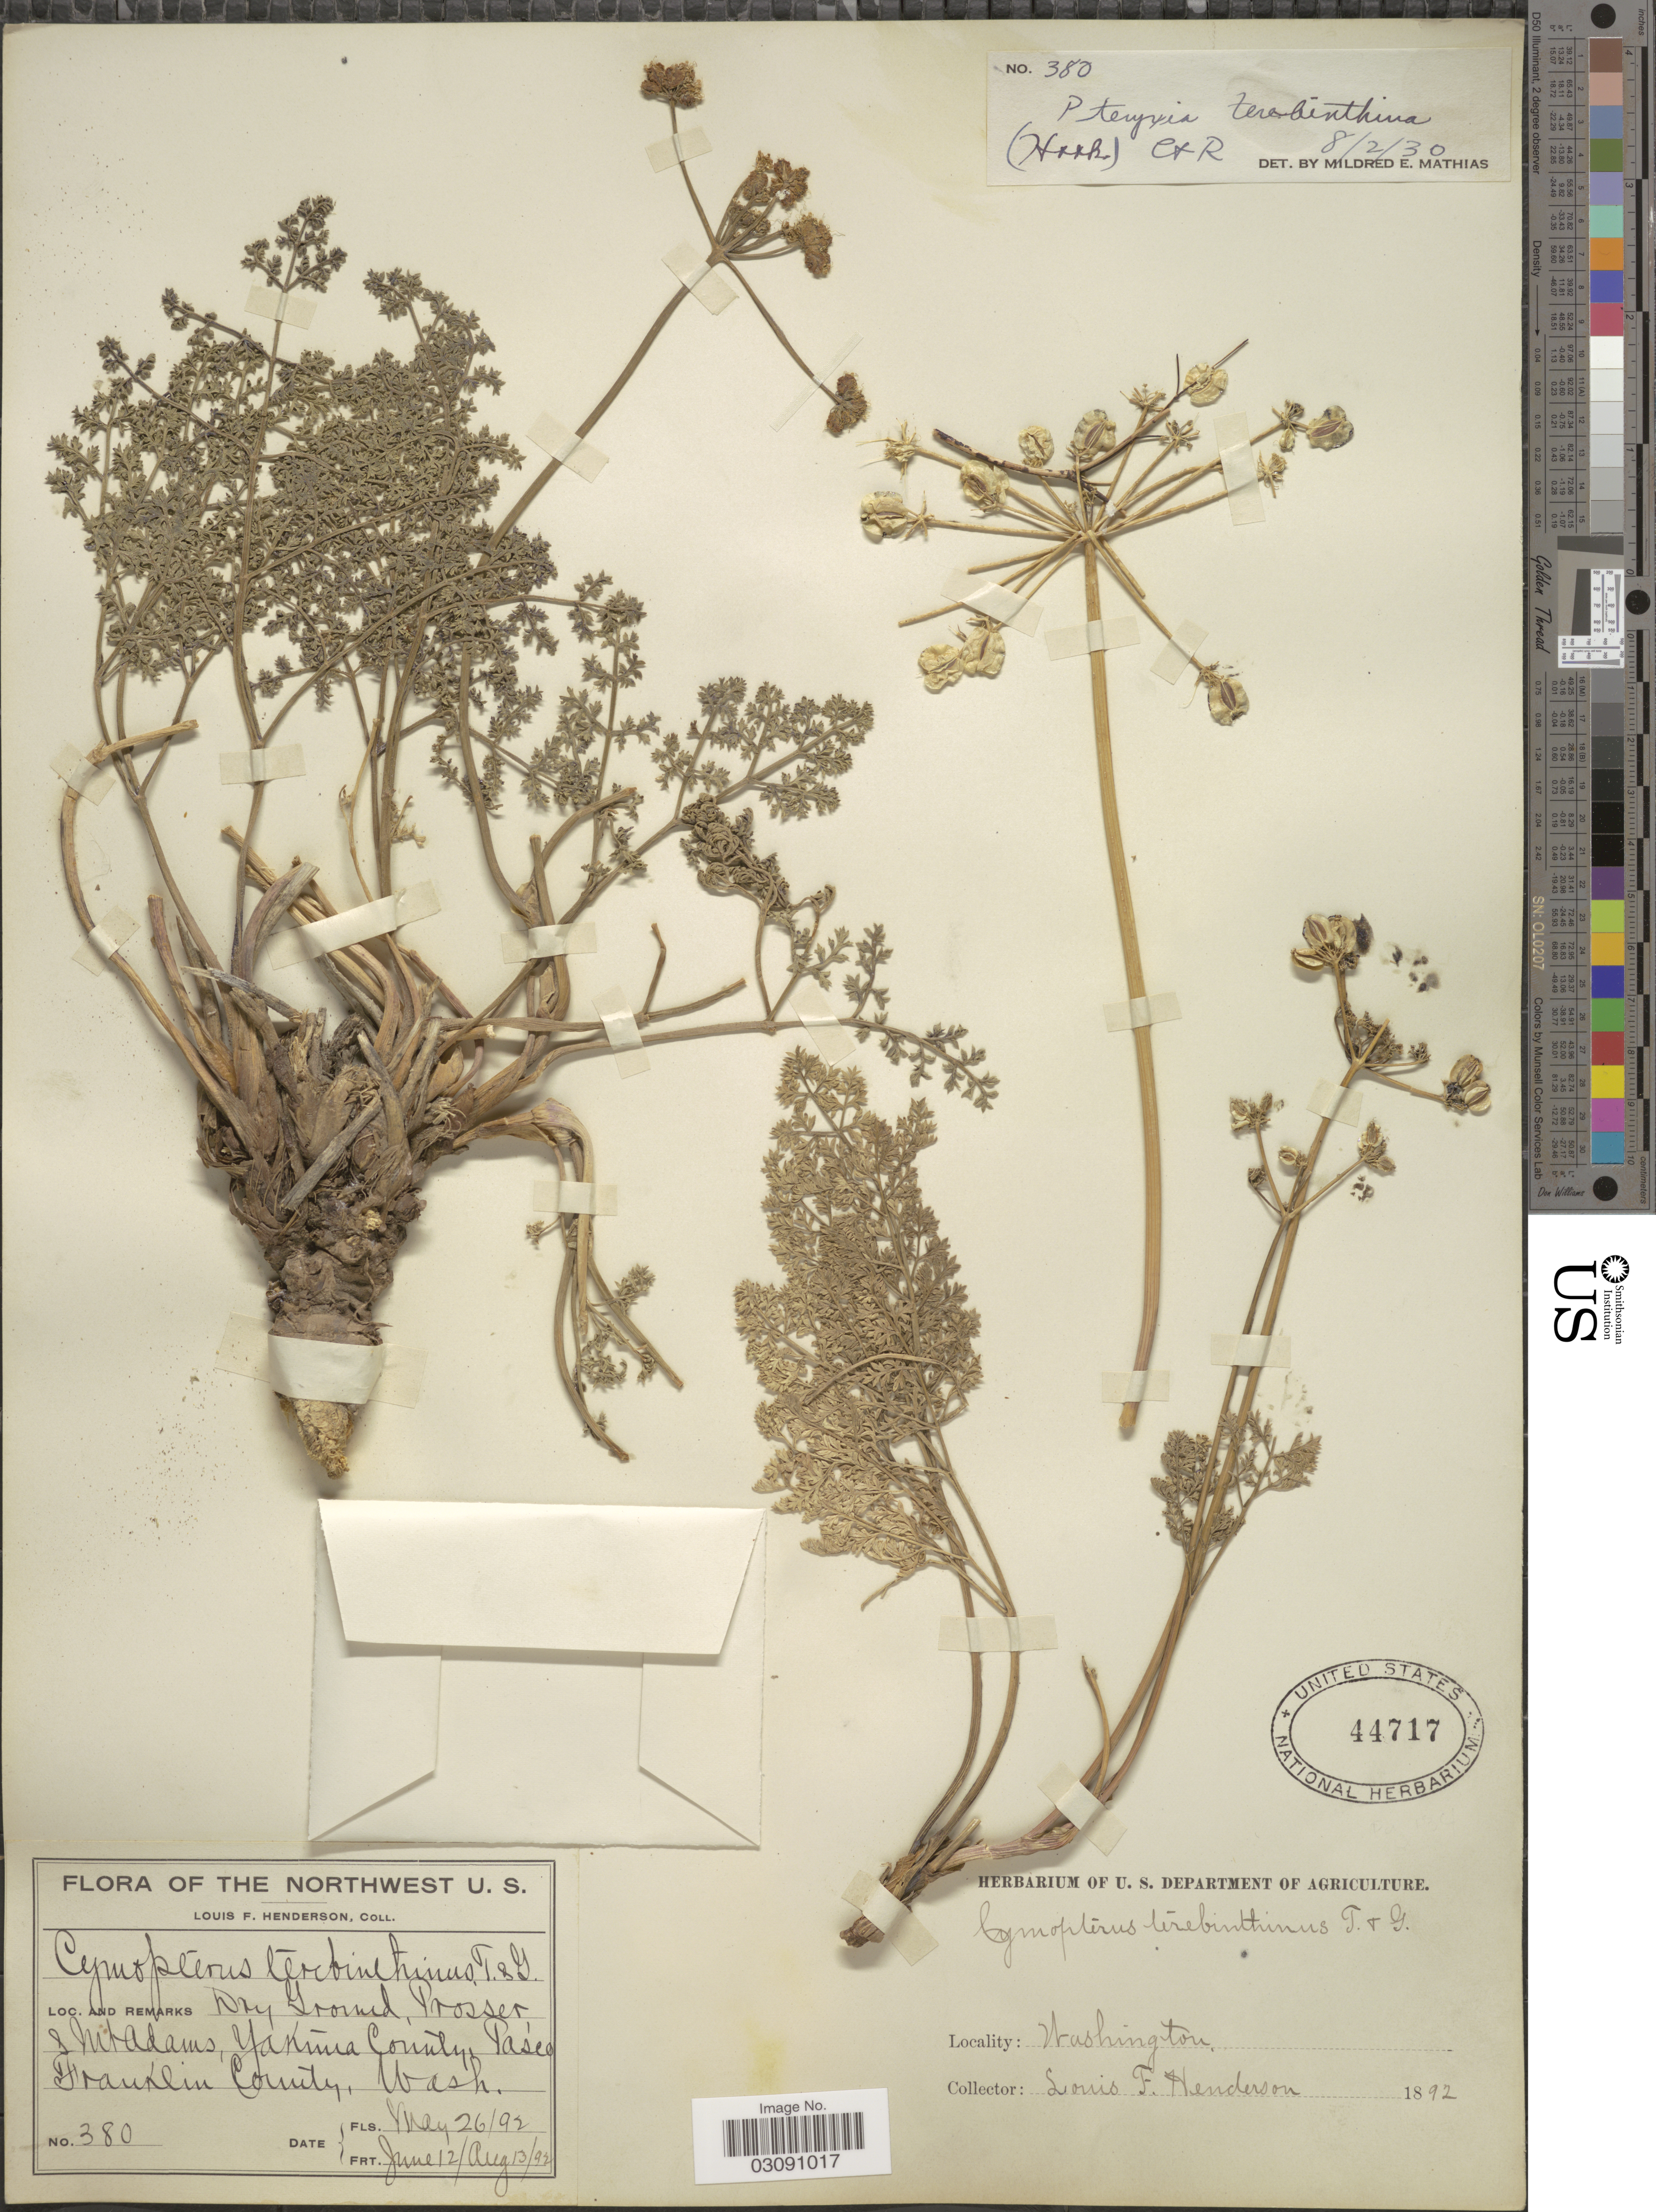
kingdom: Plantae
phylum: Tracheophyta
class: Magnoliopsida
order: Apiales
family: Apiaceae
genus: Pteryxia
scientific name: Pteryxia terebinthina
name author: (Hook.) J.M. Coult. & Rose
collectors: L. Henderson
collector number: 380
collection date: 1892-05-26/1892-08-13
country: United States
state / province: Washington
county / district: Franklin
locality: The Northwest, Prosser, & Mt Adams, Yakima County, Pasco Franklin County.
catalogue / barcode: US 44717